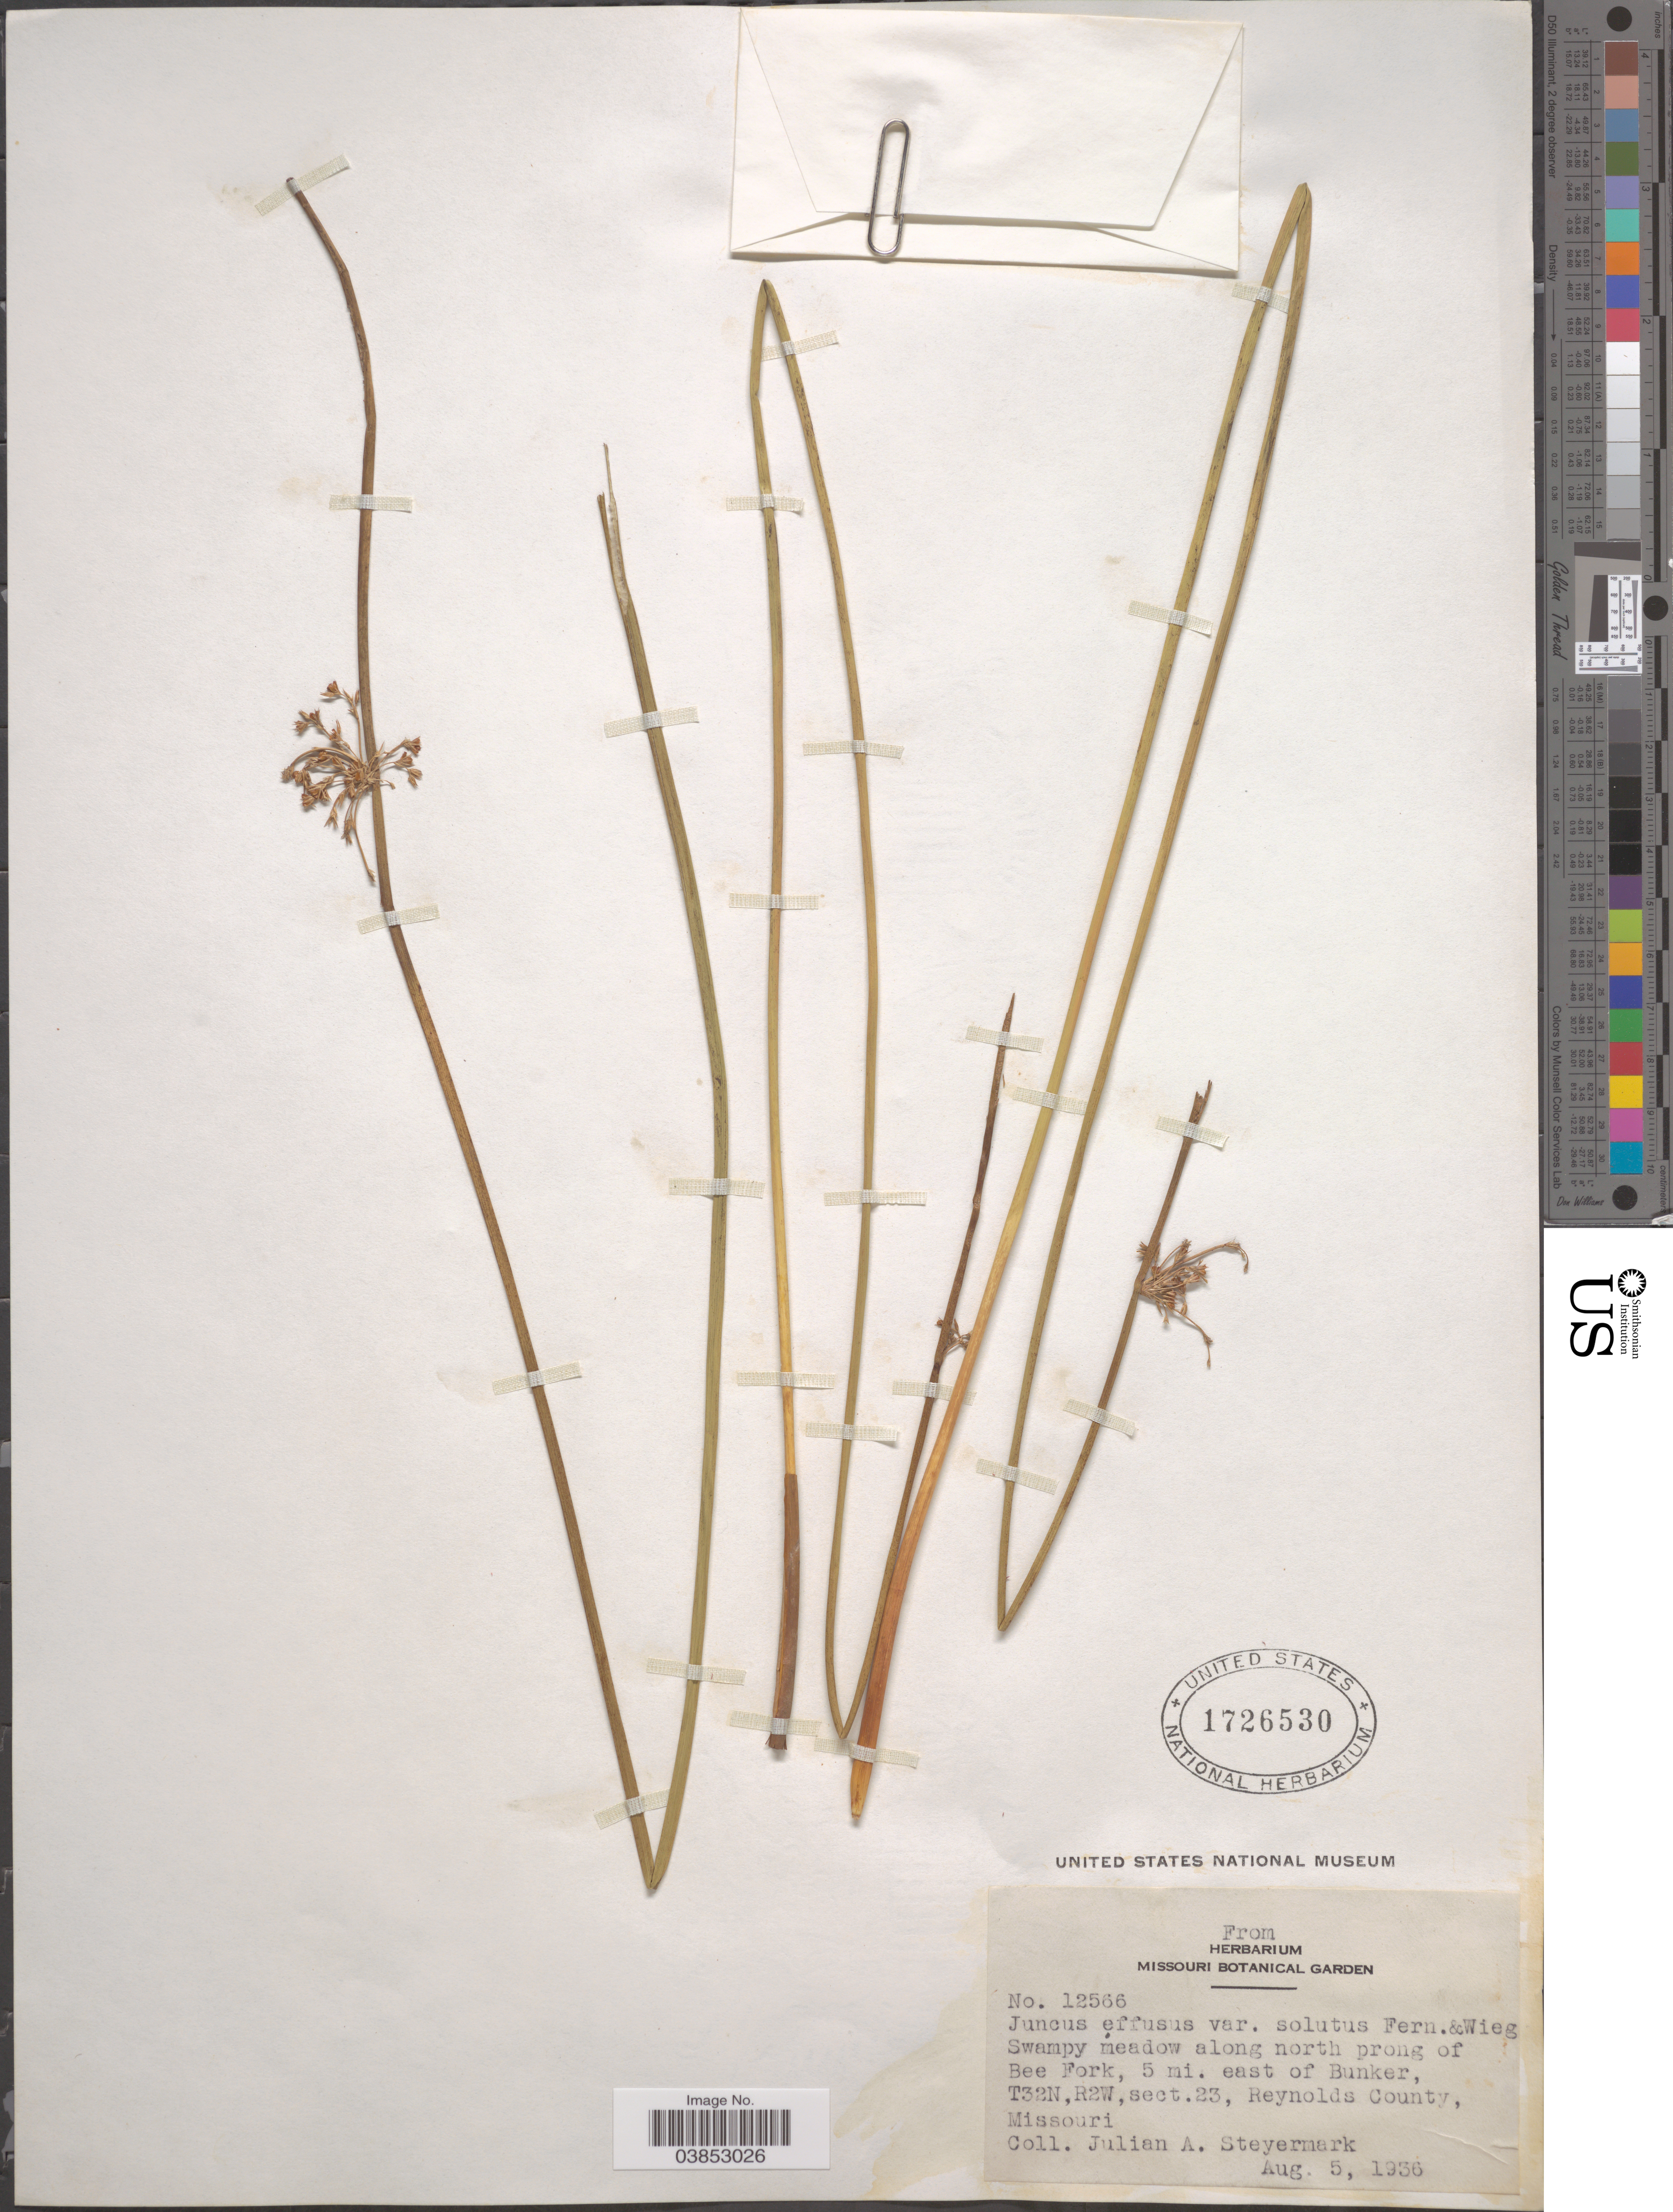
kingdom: Plantae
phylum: Tracheophyta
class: Liliopsida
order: Poales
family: Juncaceae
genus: Juncus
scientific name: Juncus effusus var. solutus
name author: Fernald & Wiegand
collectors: J. Steyermark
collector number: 12566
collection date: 1936-08-05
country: United States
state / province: Missouri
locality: Swampy meadow along north prong of Bee Fork, 5 mi. east of Bunker, T32N, R2W, sect. 23, Reynolds County.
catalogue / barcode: US 1726530